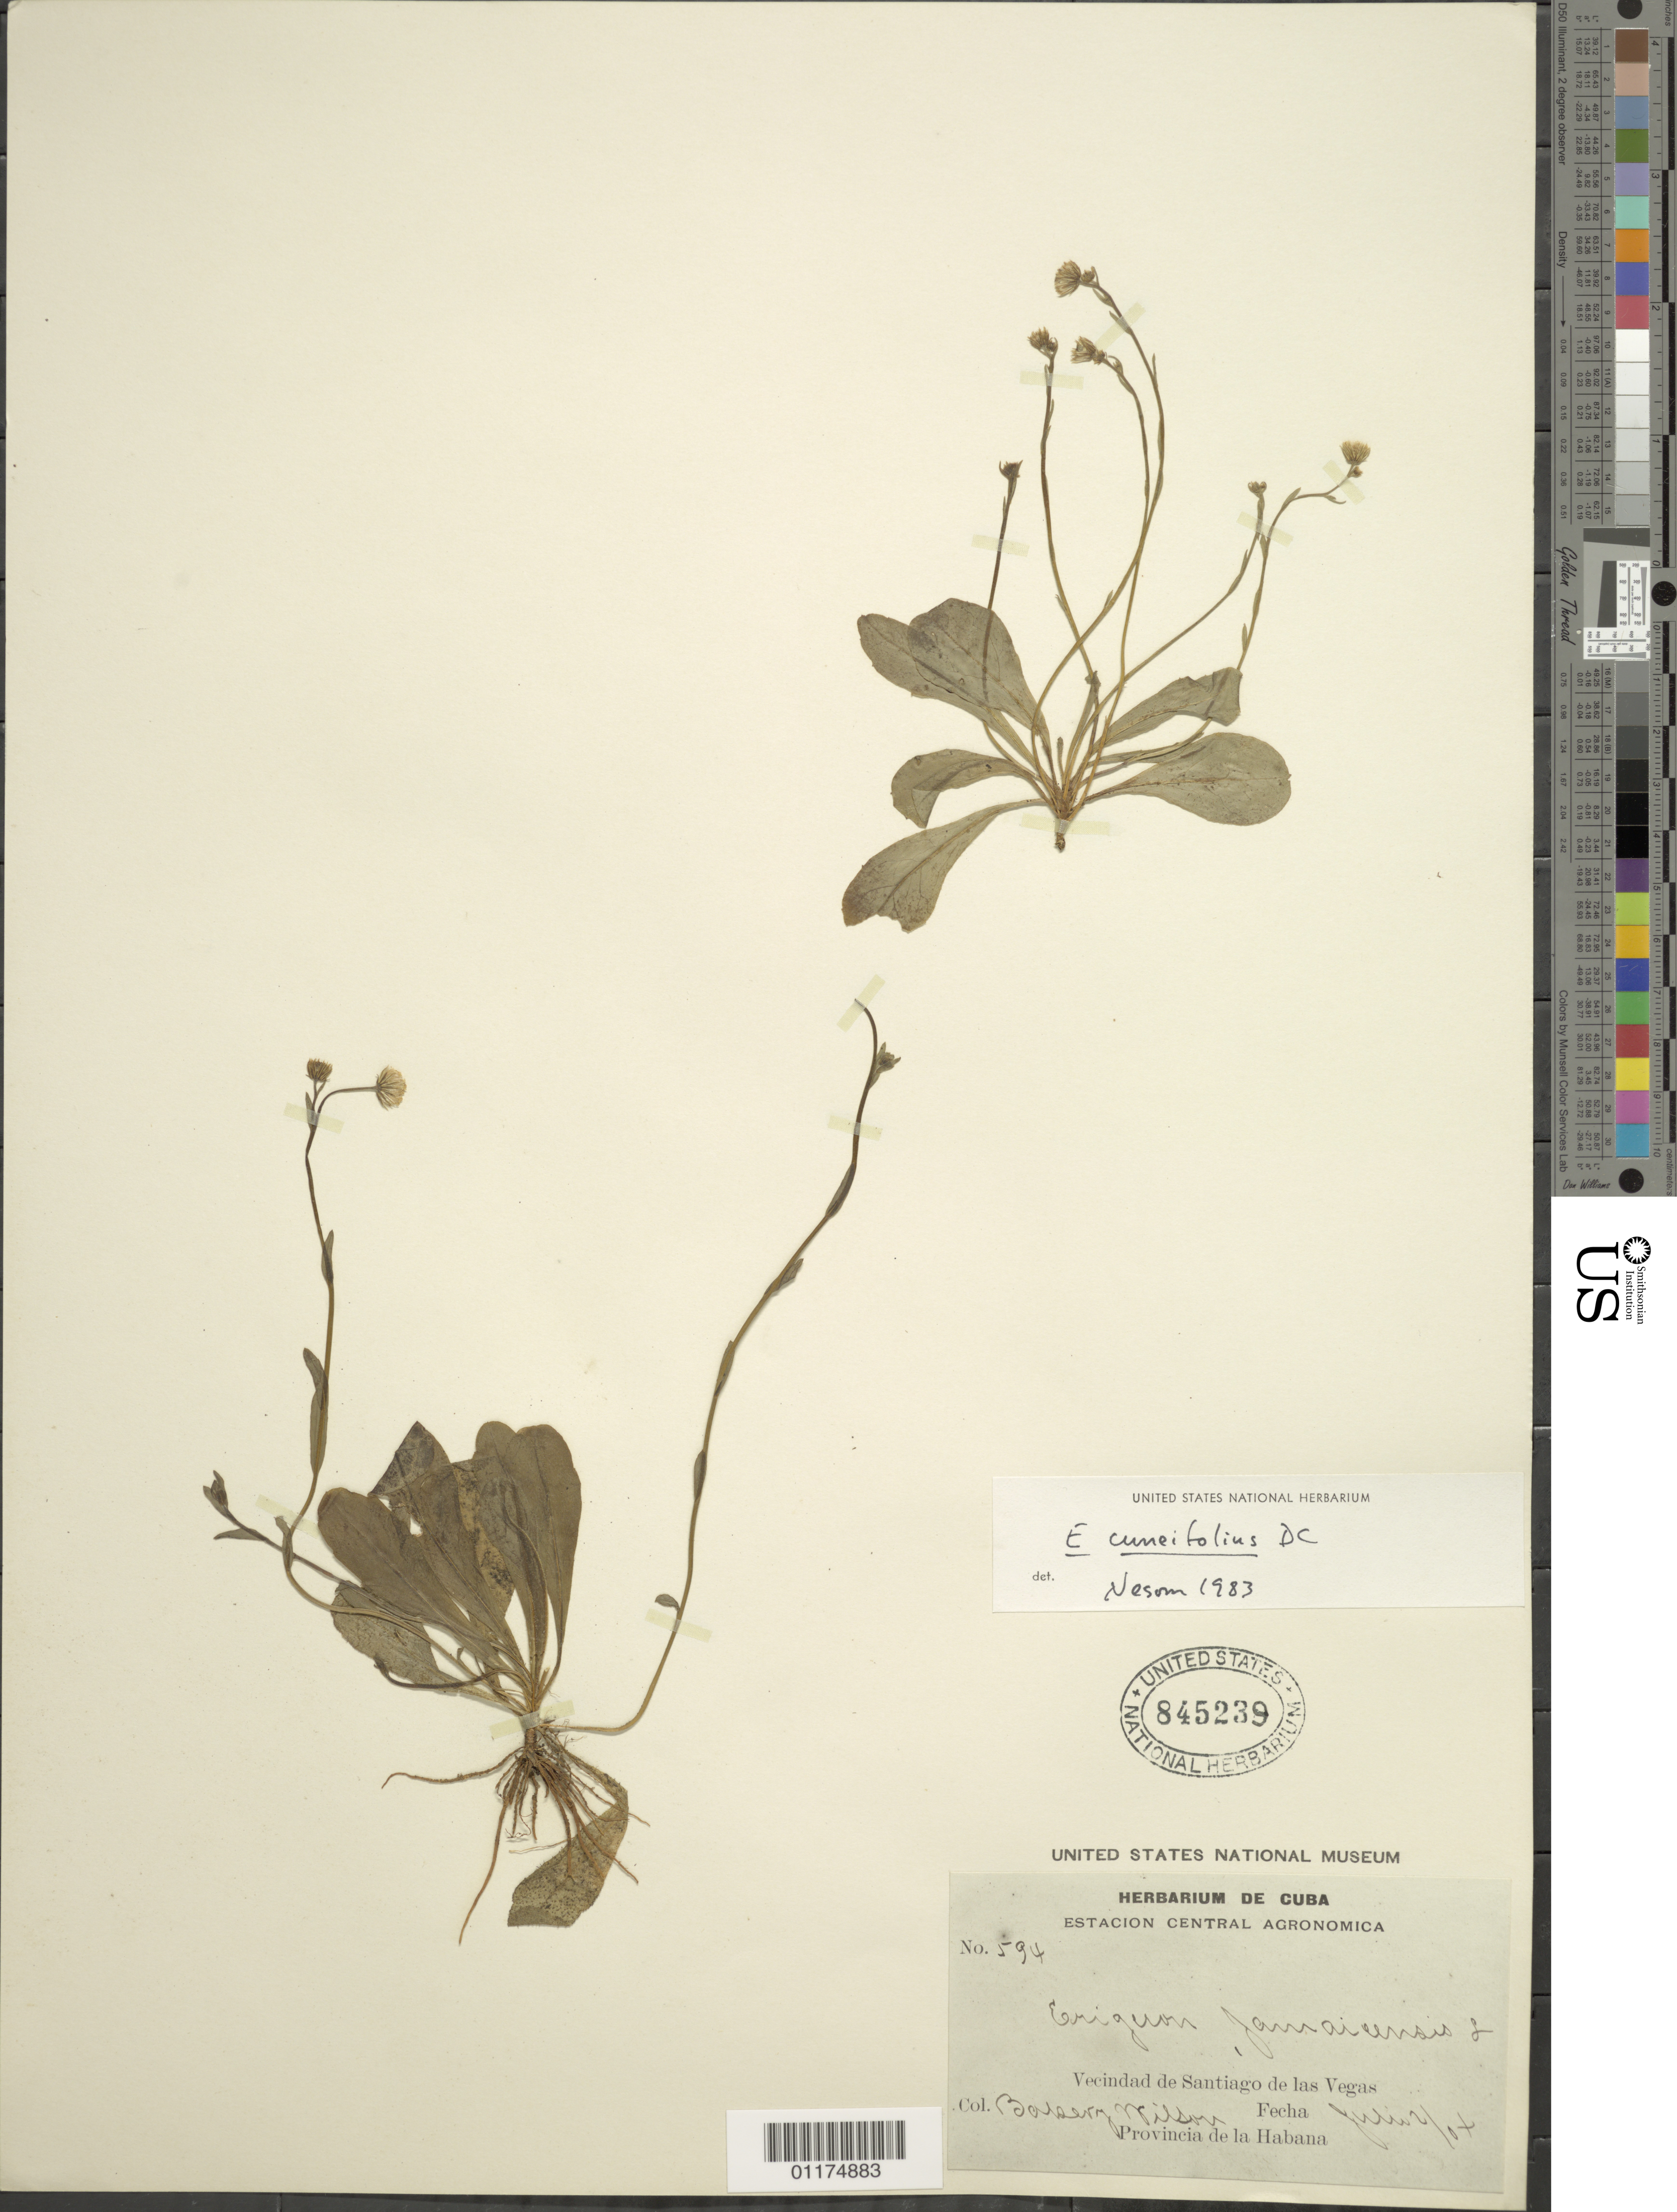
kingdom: Plantae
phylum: Tracheophyta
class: Magnoliopsida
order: Asterales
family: Asteraceae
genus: Erigeron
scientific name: Erigeron cuneifolius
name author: DC.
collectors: B. Wilson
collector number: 594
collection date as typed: Jul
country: Cuba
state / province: La Habana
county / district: Santiago de las Vegas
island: Cuba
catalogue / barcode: US 845239